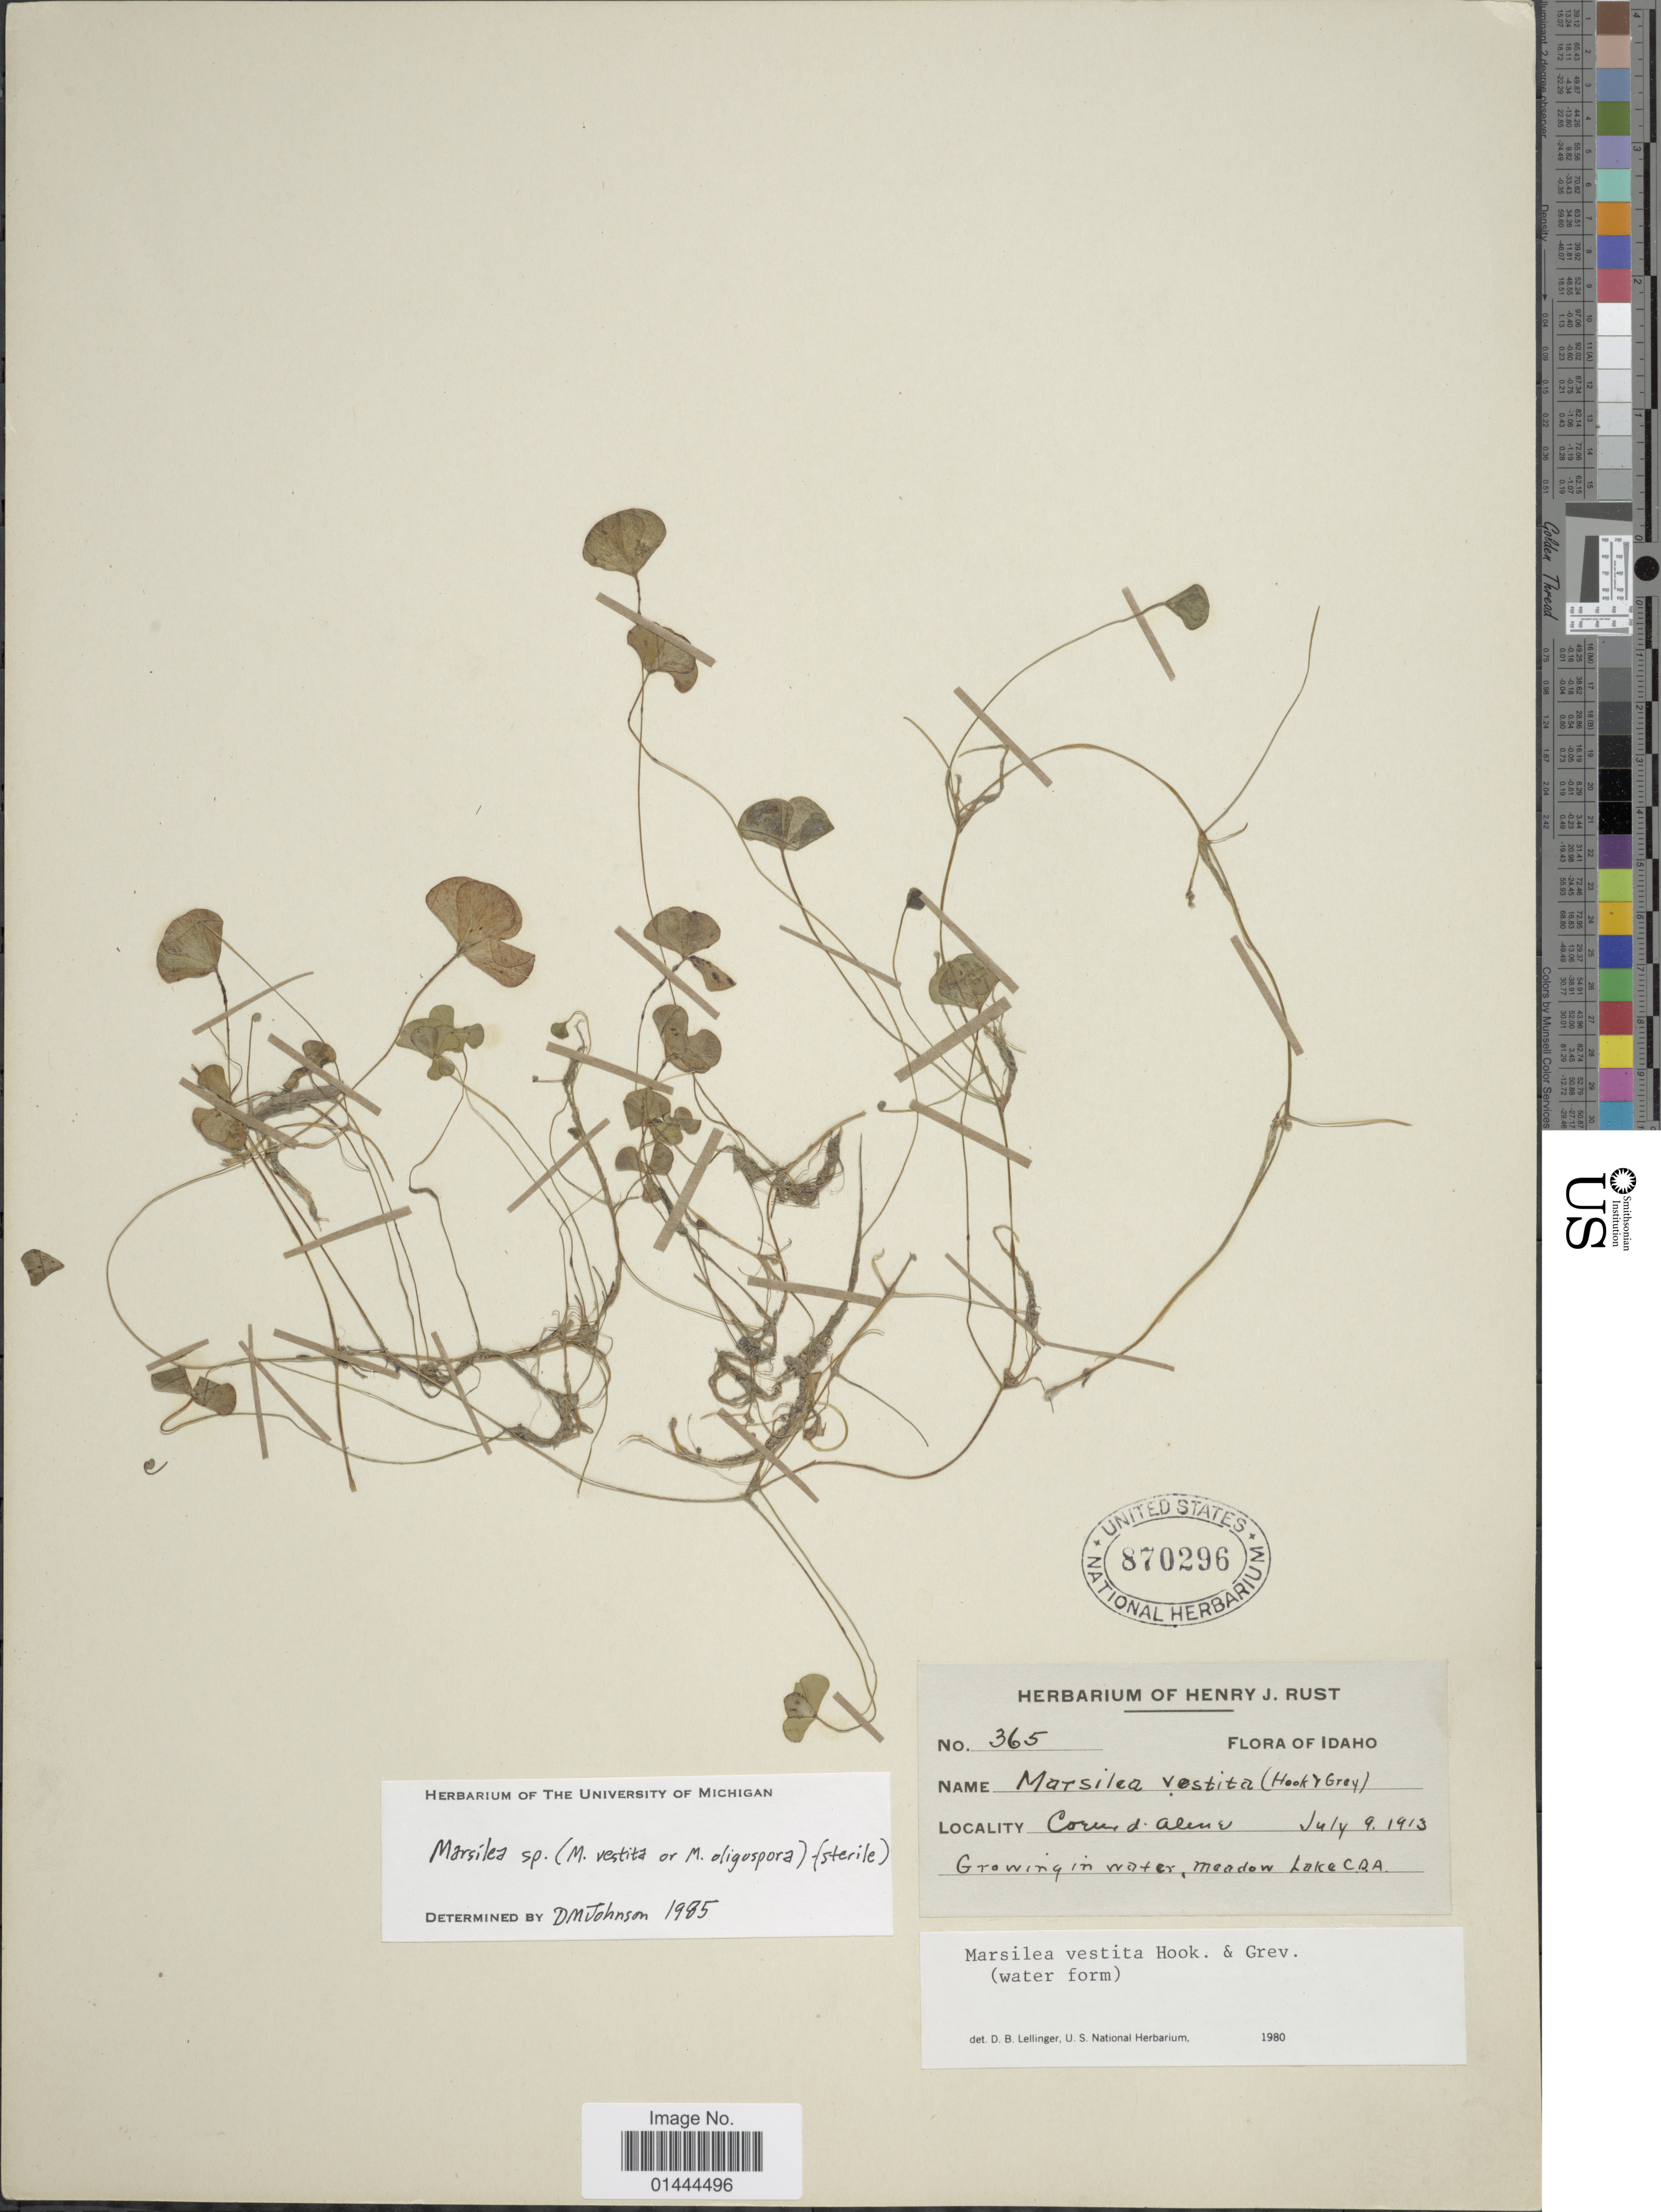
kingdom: Plantae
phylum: Tracheophyta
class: Polypodiopsida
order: Salviniales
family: Marsileaceae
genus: Marsilea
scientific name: Marsilea vestita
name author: Hook. & Grev.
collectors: ex herb. Henry J. Rust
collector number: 365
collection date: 1913-07-09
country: United States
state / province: Idaho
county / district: Kootenai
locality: Coeur d'Allene, Lake C.D.A.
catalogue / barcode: US 870296